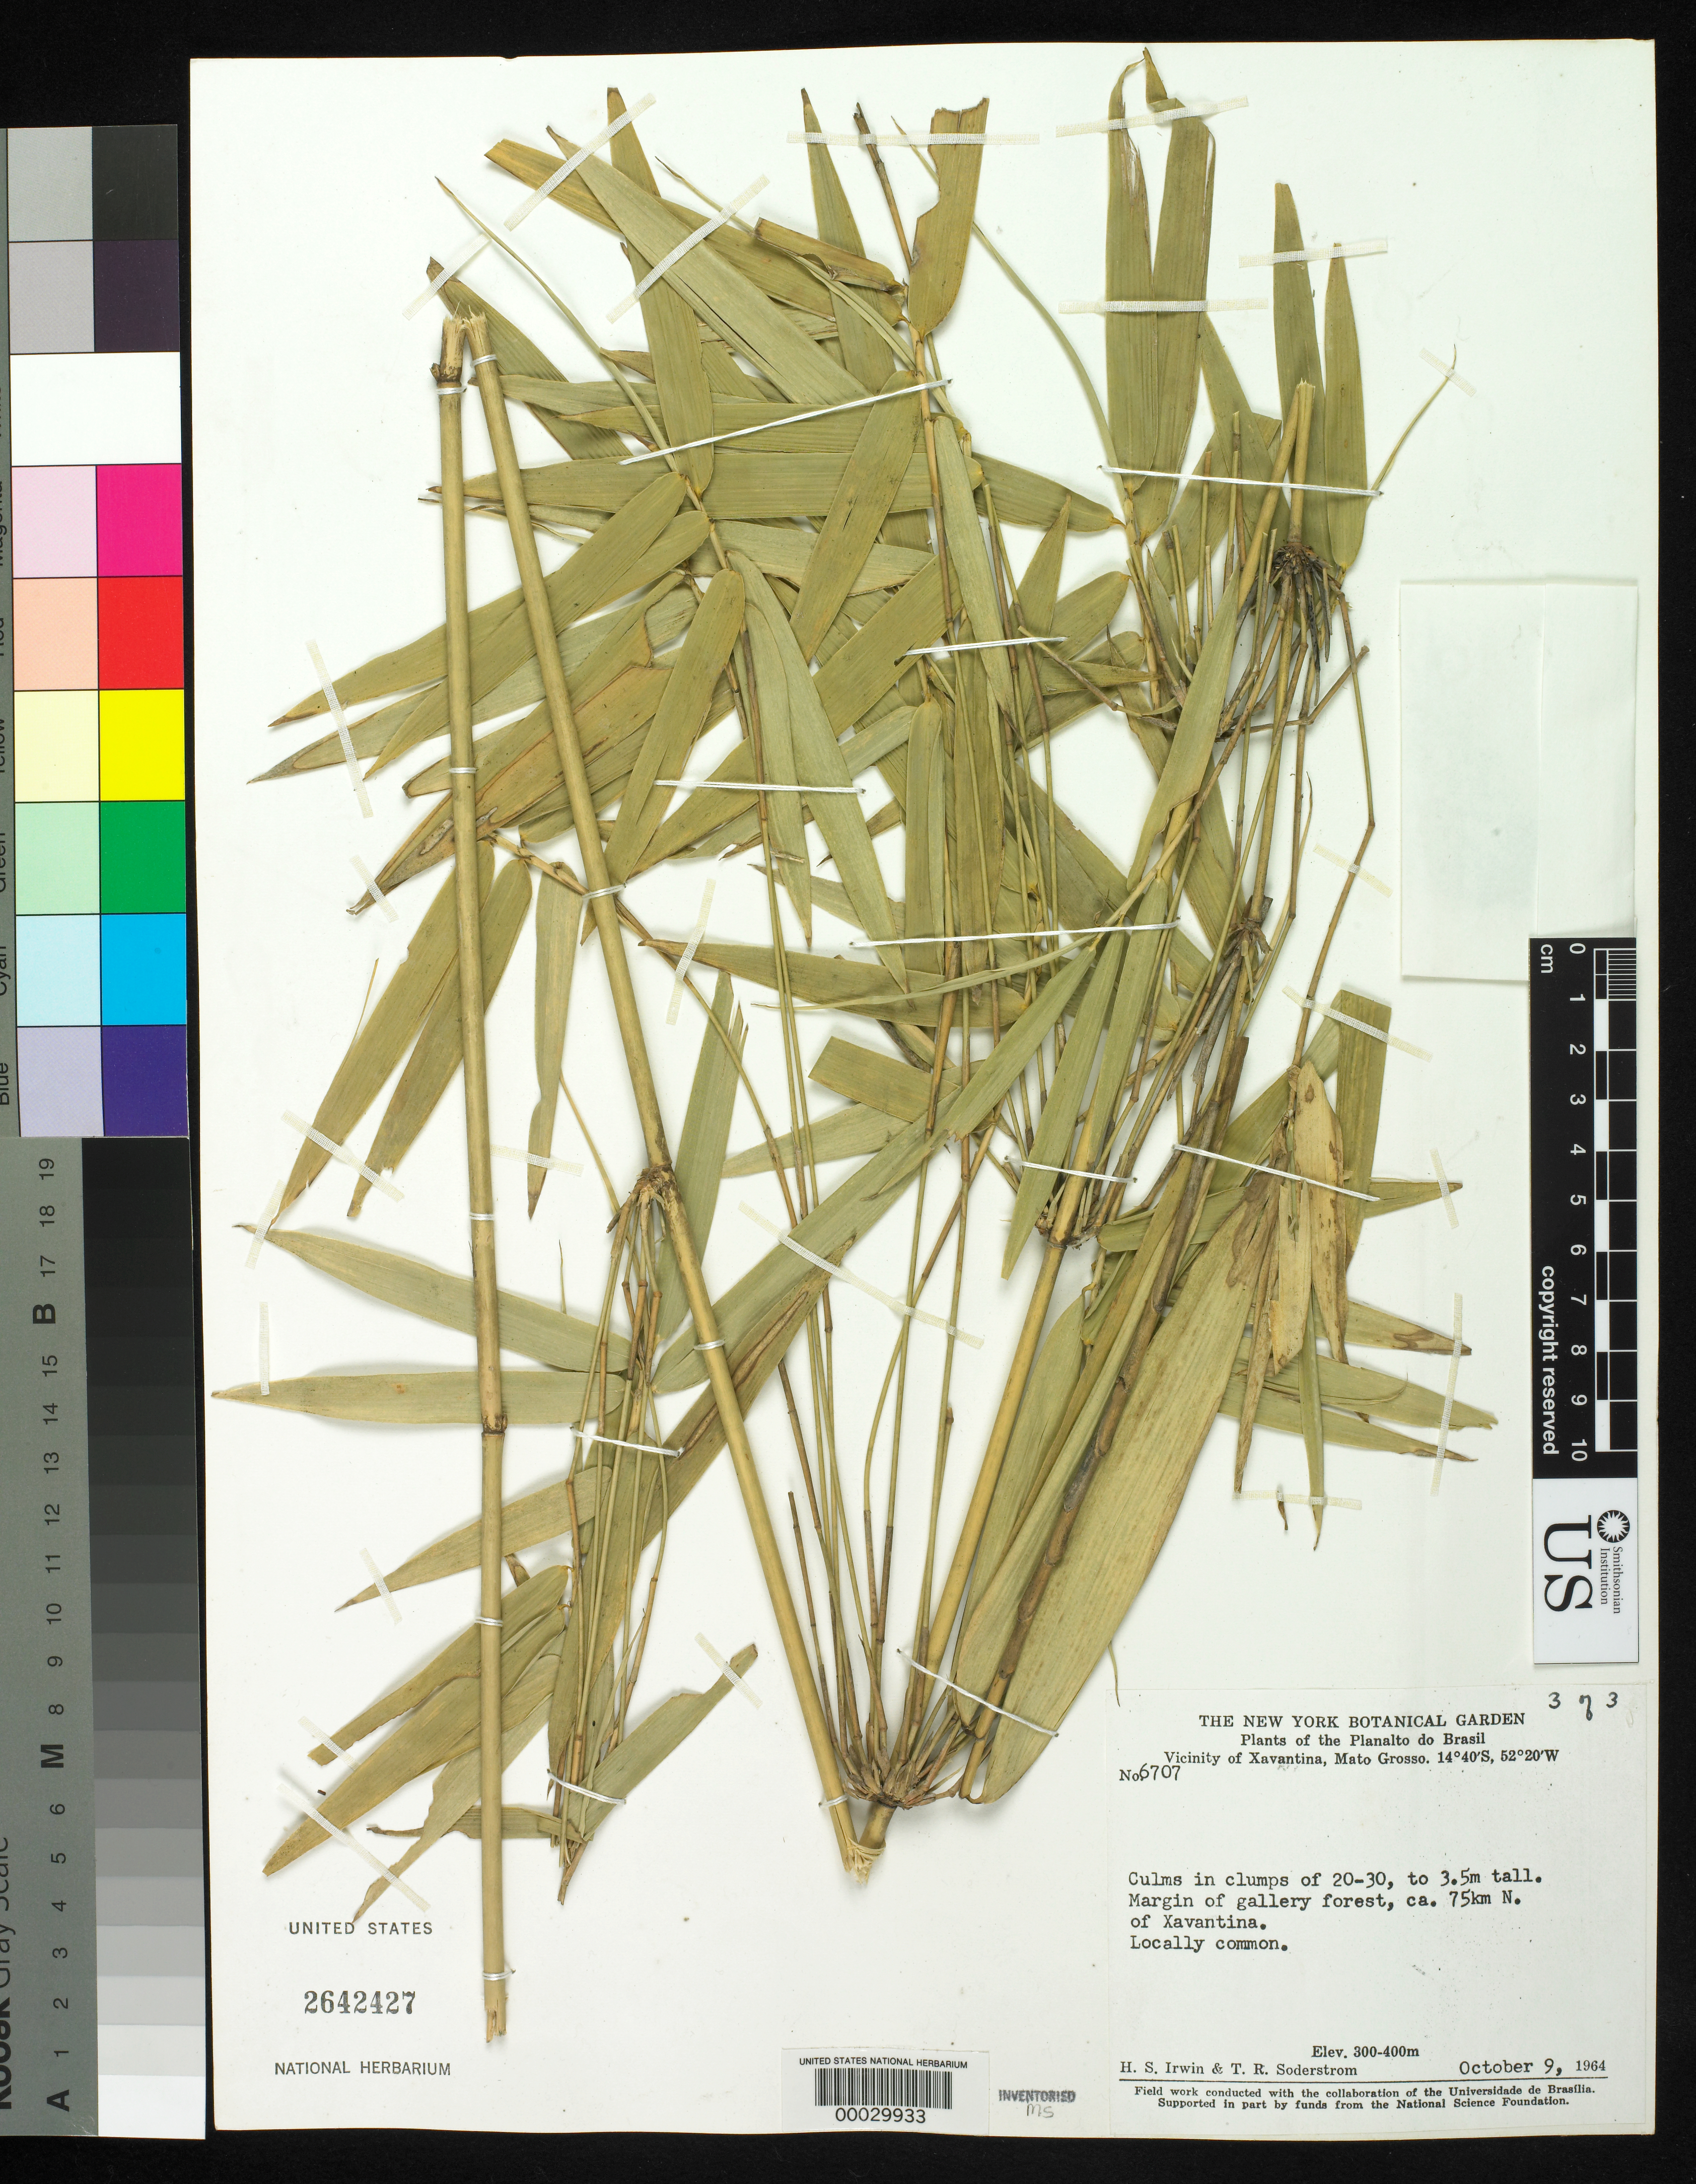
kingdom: Plantae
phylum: Tracheophyta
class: Liliopsida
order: Poales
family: Poaceae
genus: Actinocladum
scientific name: Actinocladum verticillatum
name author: (Nees) McClure ex Soderstr.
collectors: H. Irwin & T. R. Soderstrom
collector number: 6707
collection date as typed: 09 Oct 1964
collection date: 1964-10-09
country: Brazil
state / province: Mato Grosso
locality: N of Xavantina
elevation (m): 300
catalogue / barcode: US 2642427